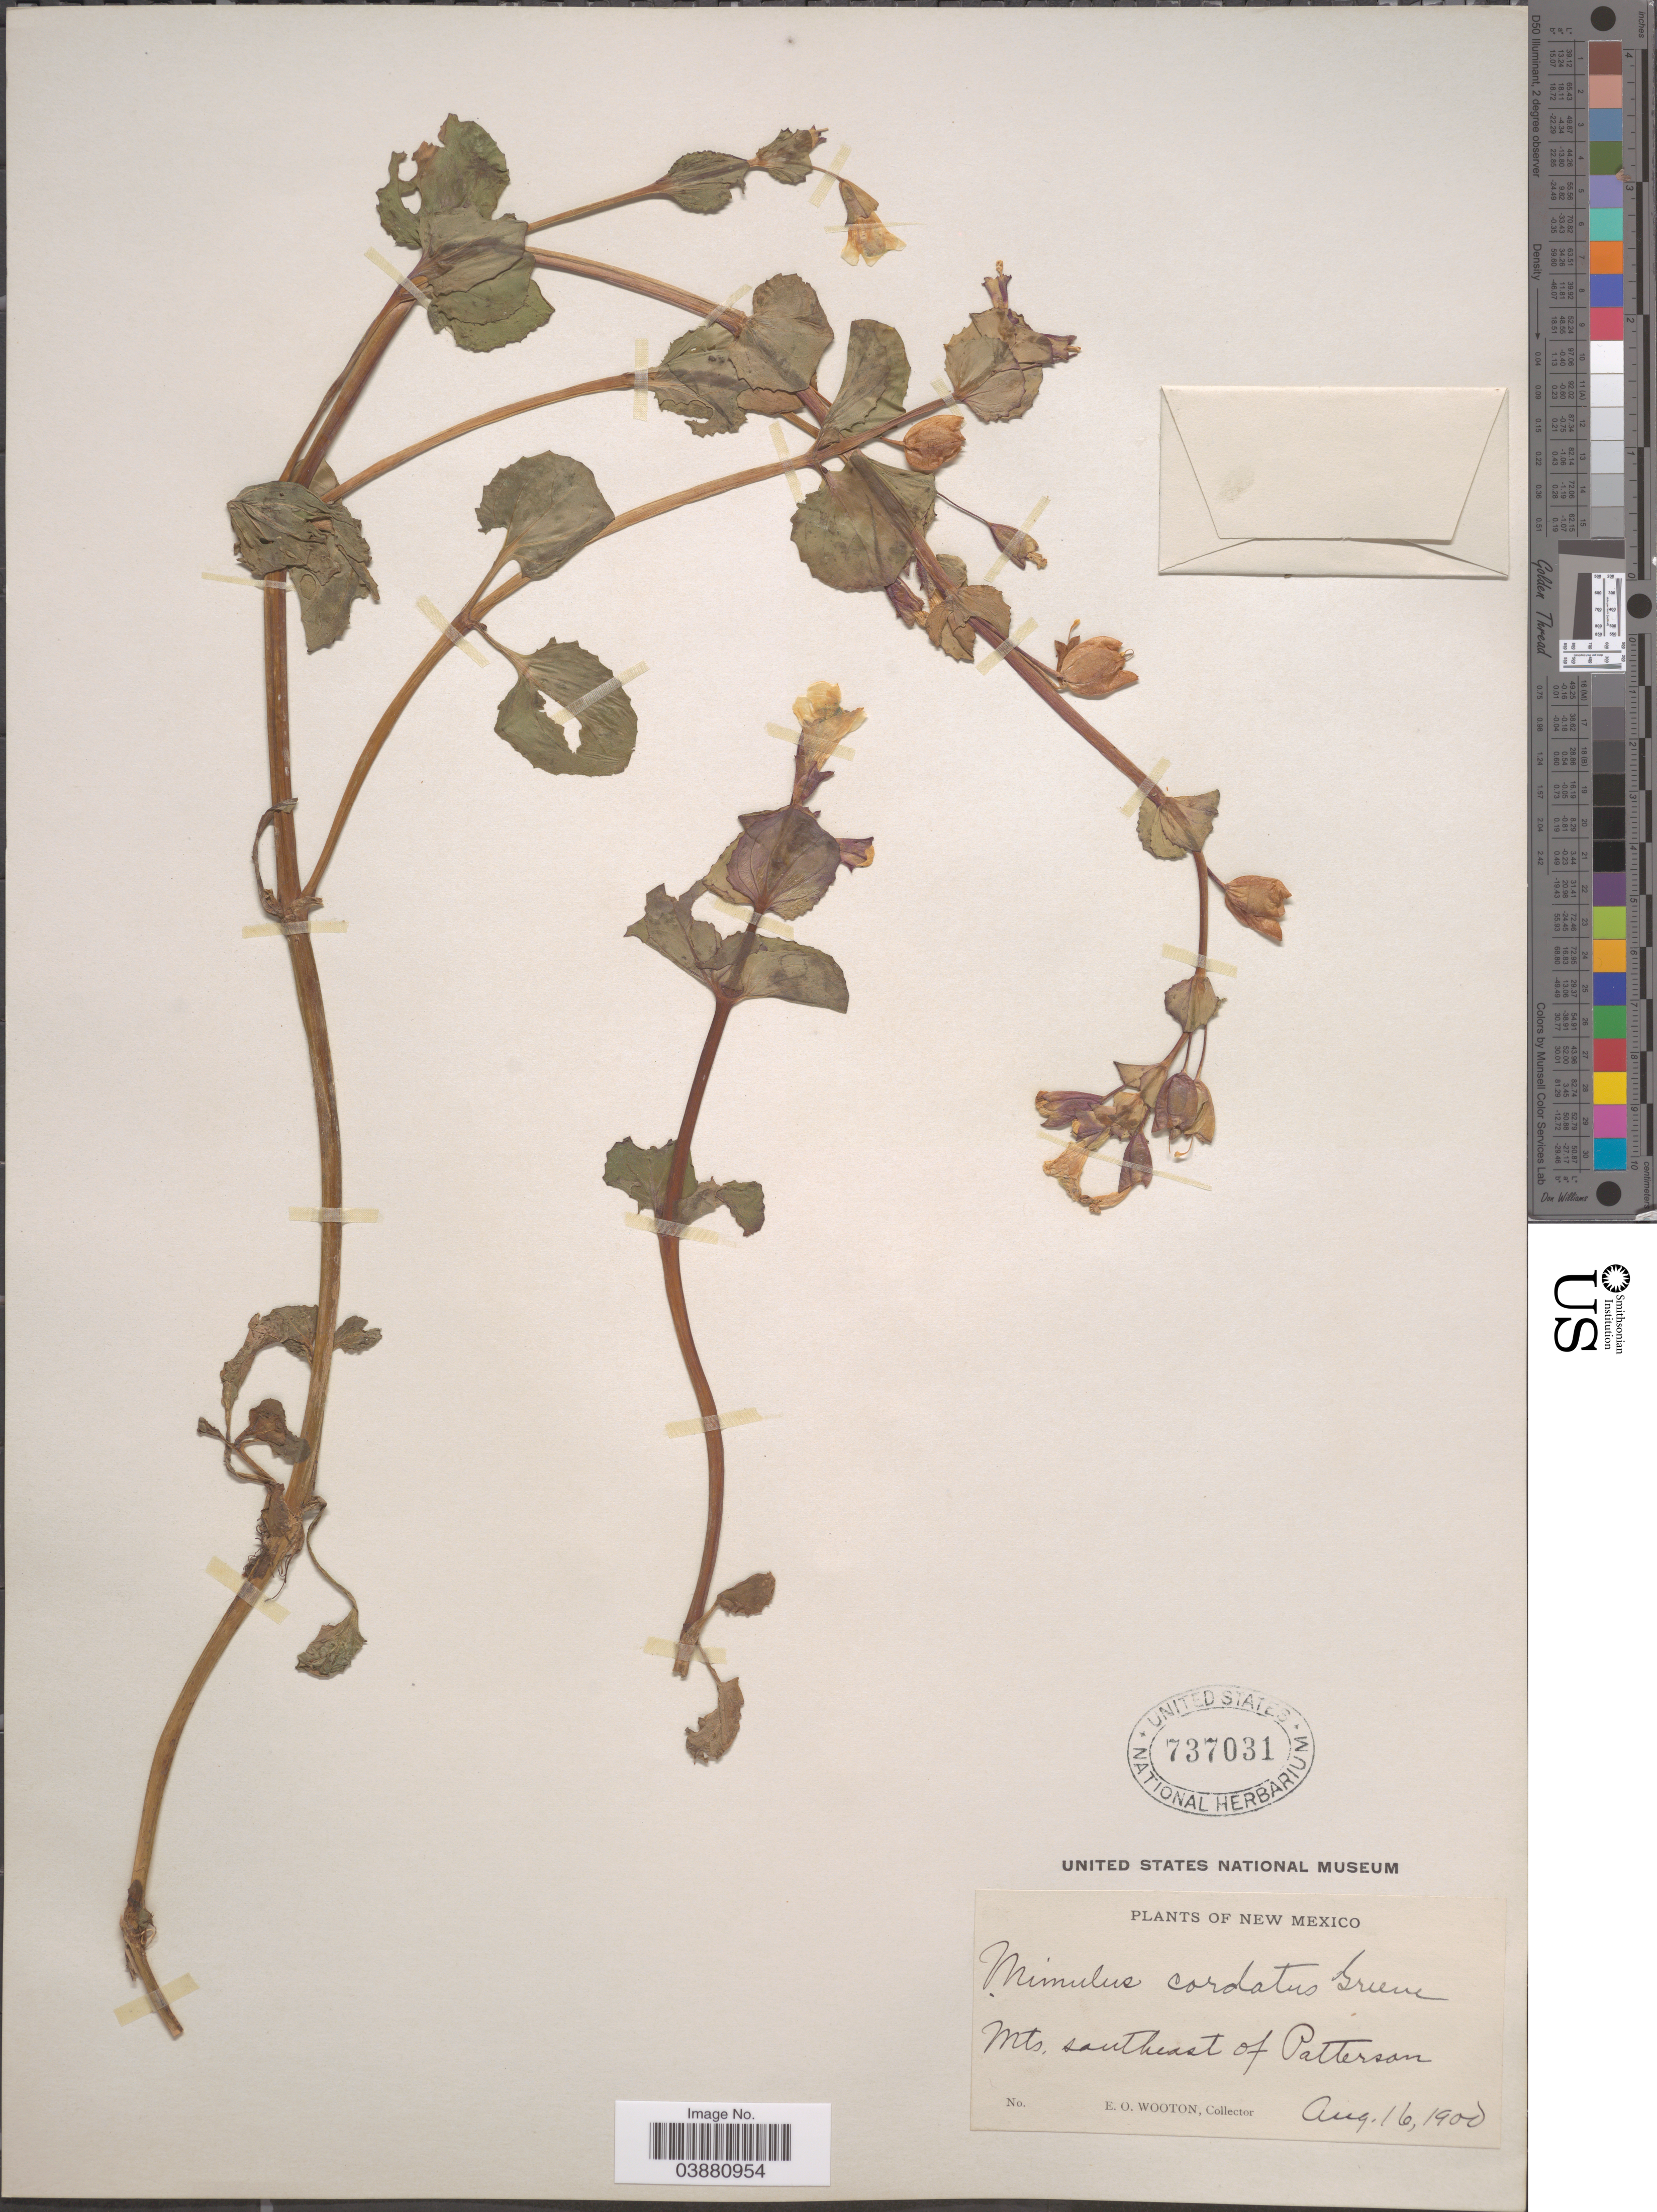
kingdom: Plantae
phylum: Tracheophyta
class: Magnoliopsida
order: Lamiales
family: Phrymaceae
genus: Mimulus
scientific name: Mimulus cordatus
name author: Greene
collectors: E. O. Wooton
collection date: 1900-08-16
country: United States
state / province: New Mexico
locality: Mts. southeast of Patterson.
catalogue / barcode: US 737031